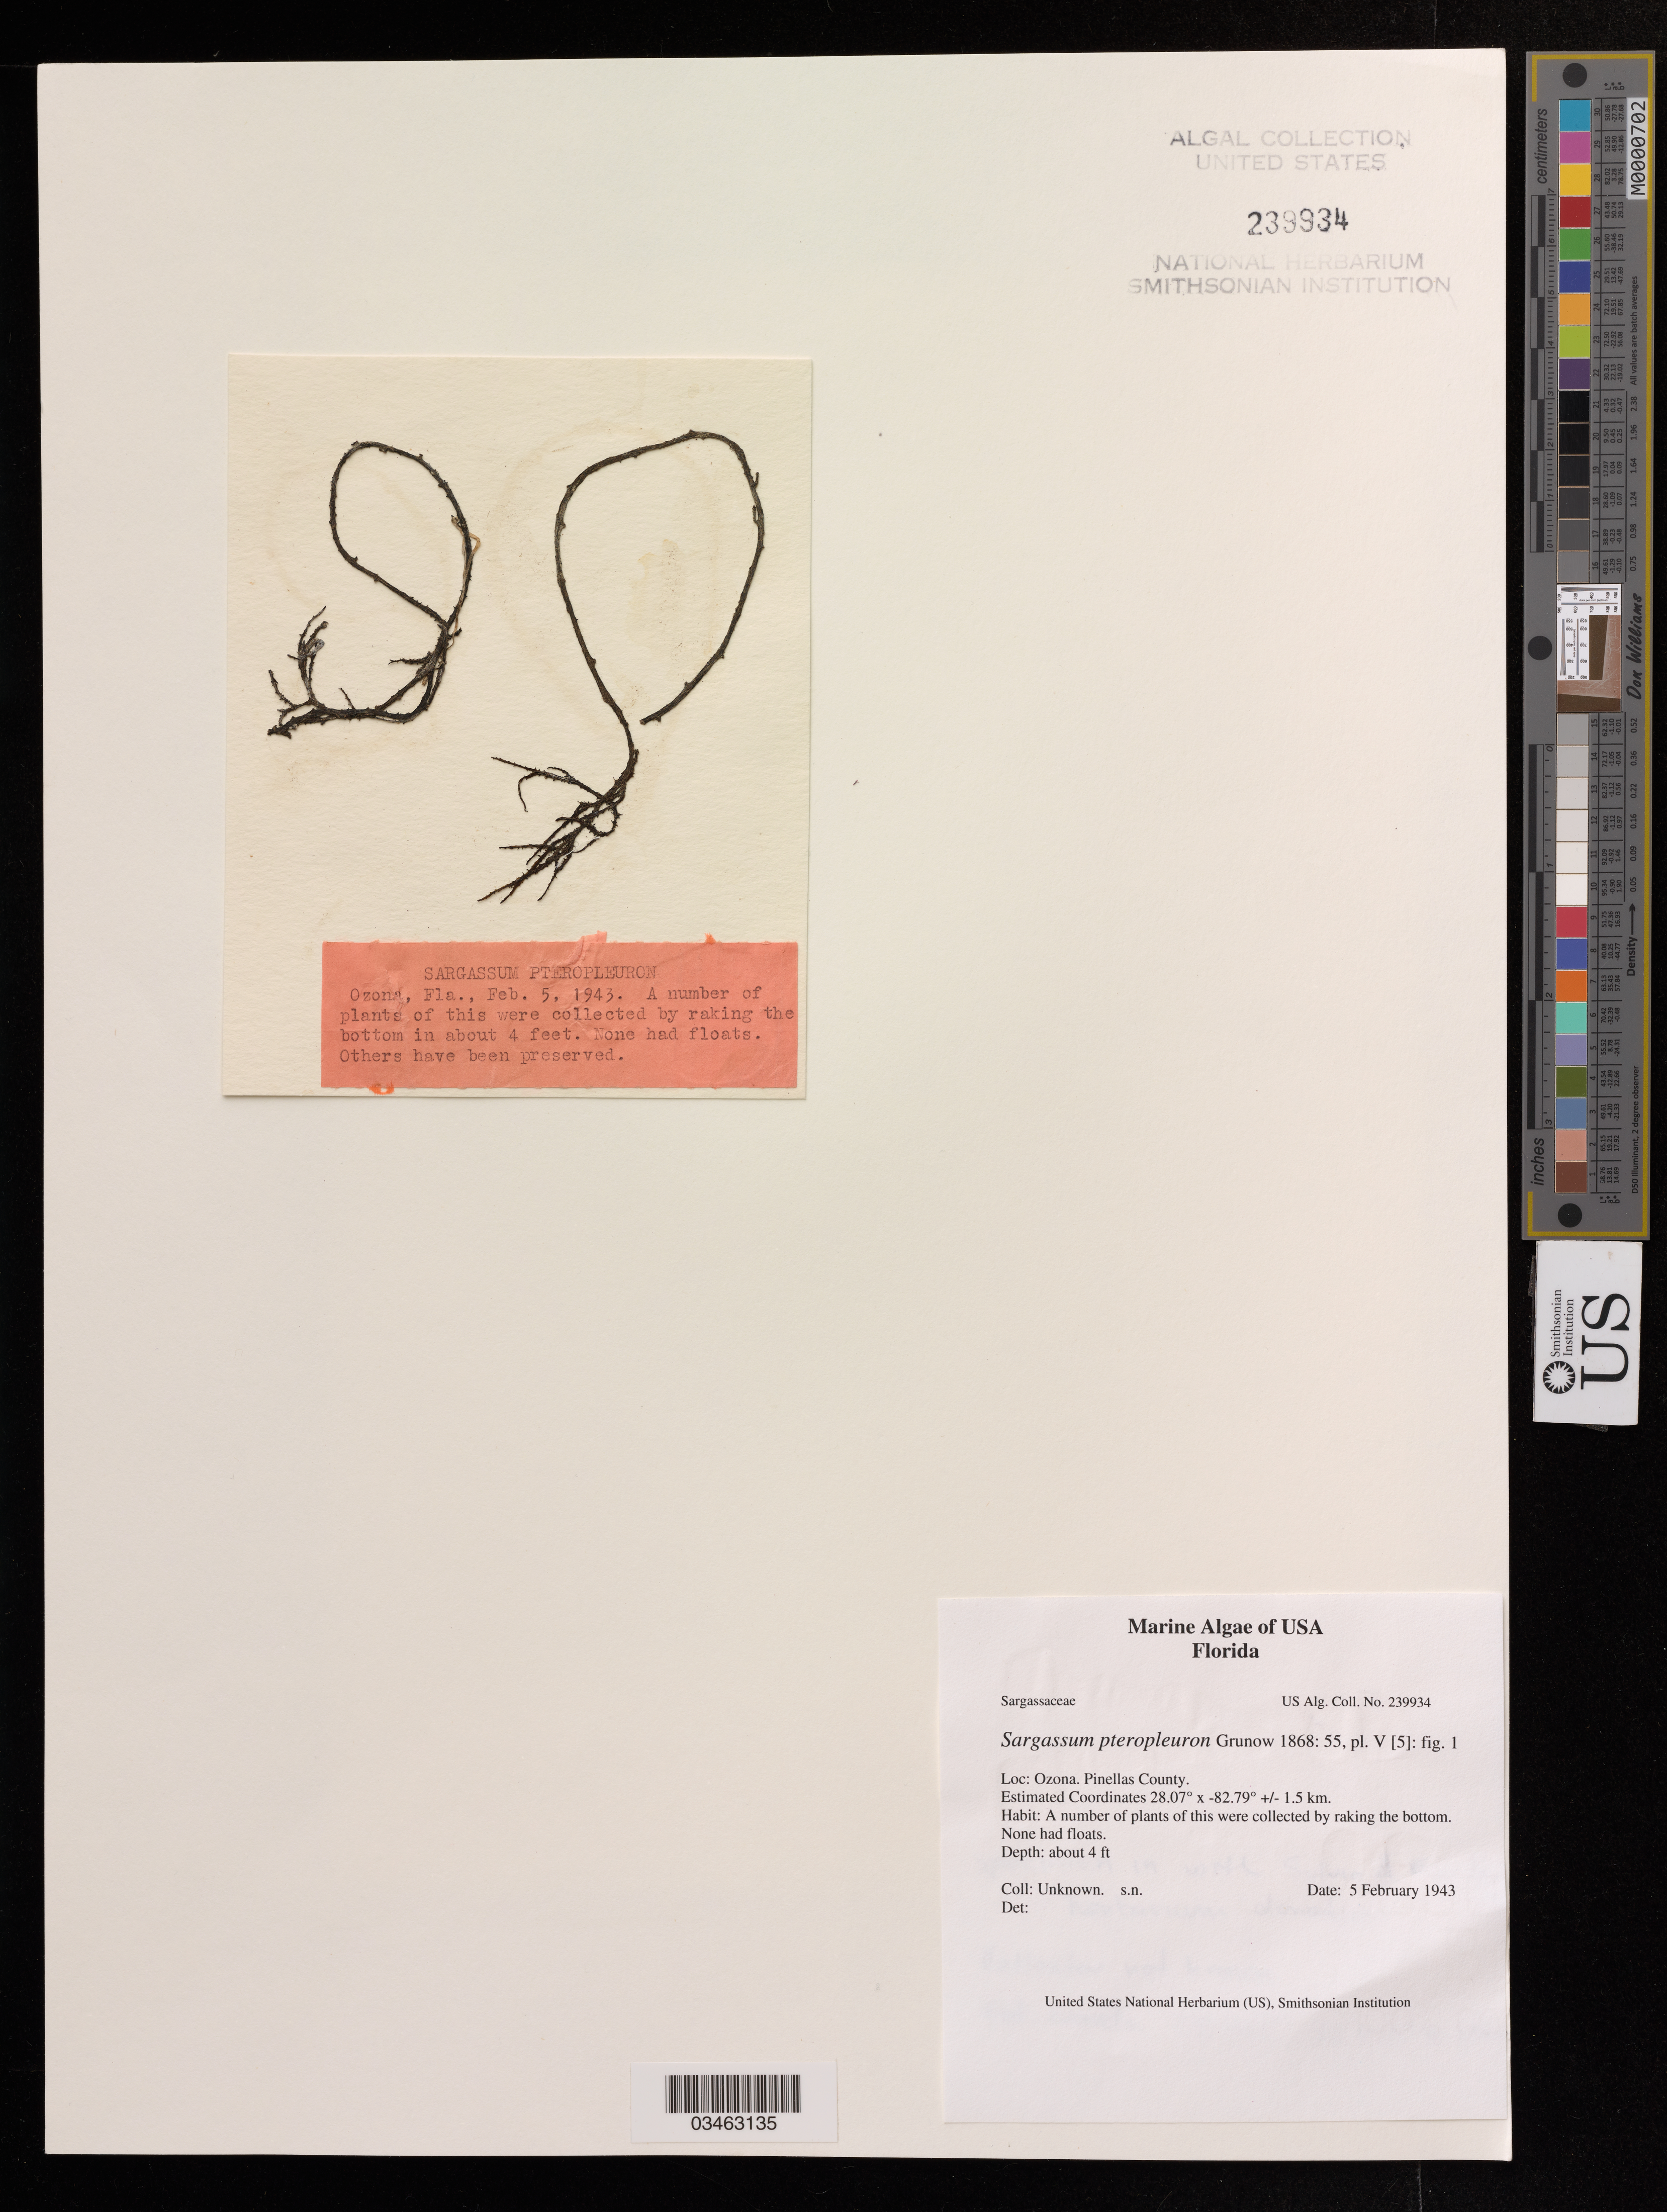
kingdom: Chromista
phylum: Ochrophyta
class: Phaeophyceae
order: Fucales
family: Sargassaceae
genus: Sargassum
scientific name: Sargassum pteropleuron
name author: Grunow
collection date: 1943-02-05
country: United States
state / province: Florida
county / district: Pinellas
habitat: A number of plants of this were collected by raking the bottom. None had floats.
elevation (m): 1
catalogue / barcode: US 239934